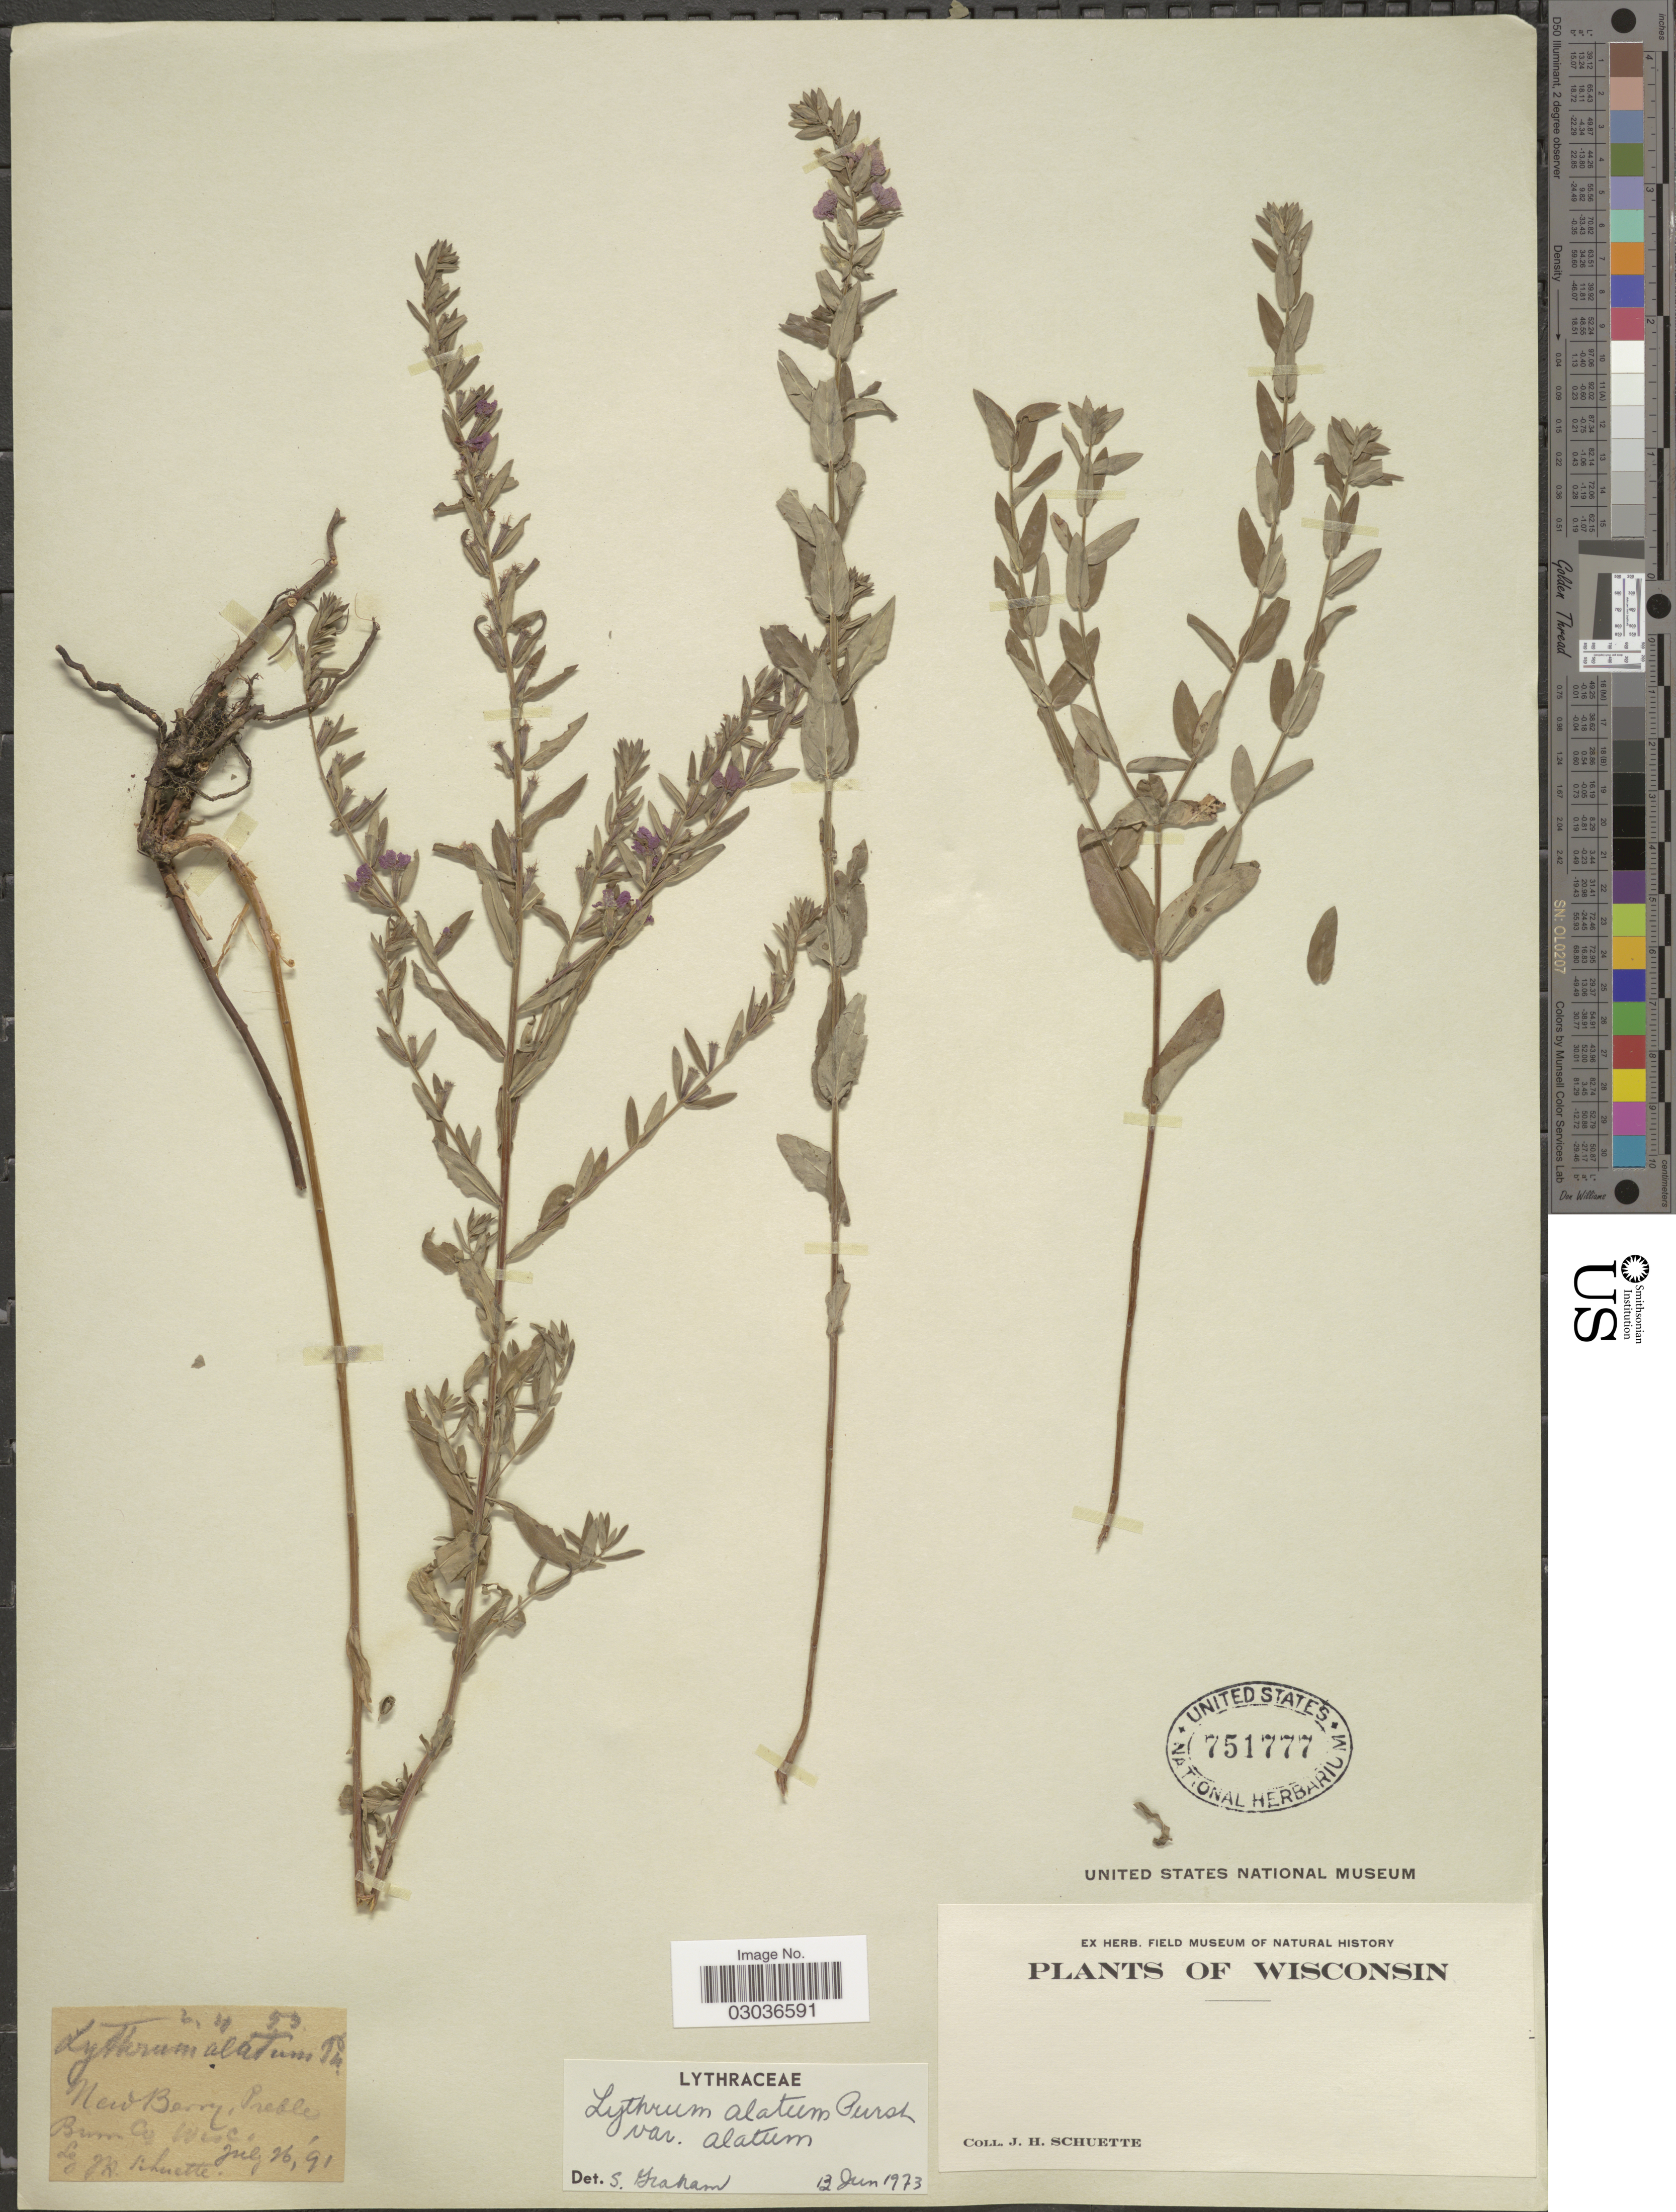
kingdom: Plantae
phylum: Tracheophyta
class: Magnoliopsida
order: Myrtales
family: Lythraceae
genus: Lythrum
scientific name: Lythrum alatum var. alatum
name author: Pursh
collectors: J. H. Schuette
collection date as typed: Transcribed d/m/y: 26/7/91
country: United States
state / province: Wisconsin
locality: New Berry, Preble. Brown Co.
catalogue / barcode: US 751777